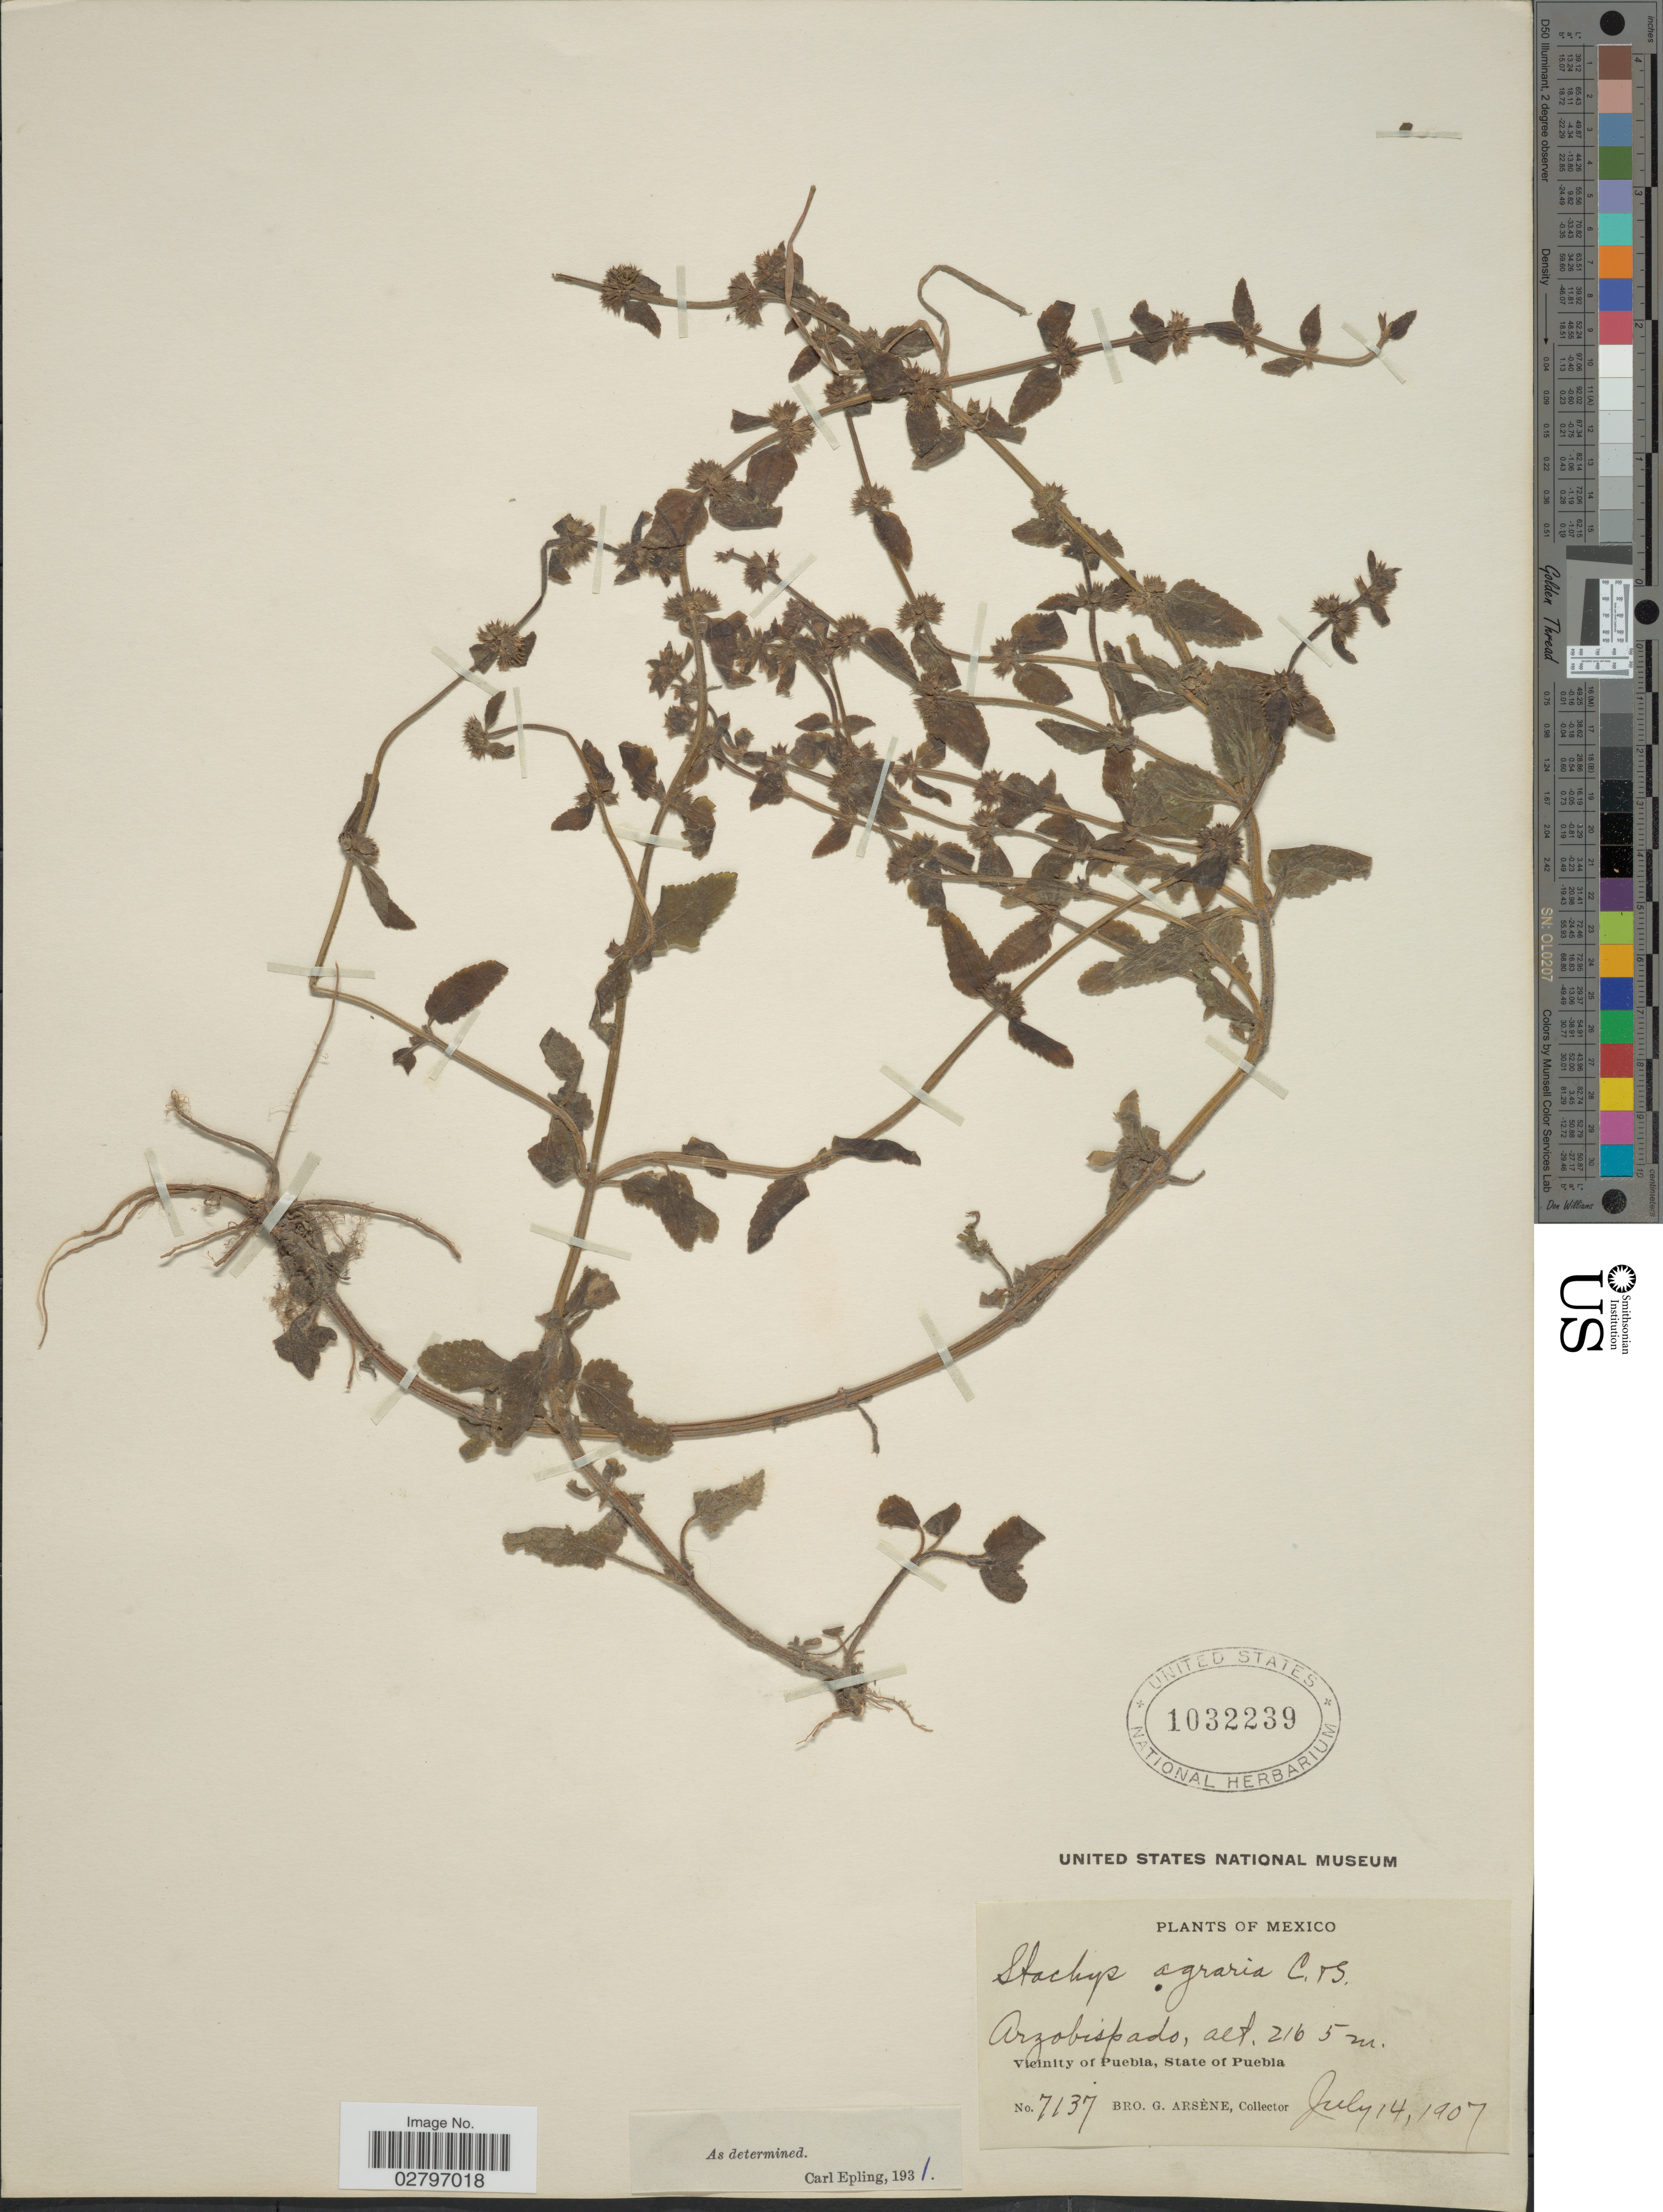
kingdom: Plantae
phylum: Tracheophyta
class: Magnoliopsida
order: Lamiales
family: Lamiaceae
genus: Stachys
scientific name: Stachys agraria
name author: Schltdl. & Cham.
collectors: Bro. G. Arsène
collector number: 7137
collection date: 1907-07-14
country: Mexico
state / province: Puebla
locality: Arzobispado, Vicinity of Puebla, State of Puebla.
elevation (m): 2165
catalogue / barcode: US 1032239